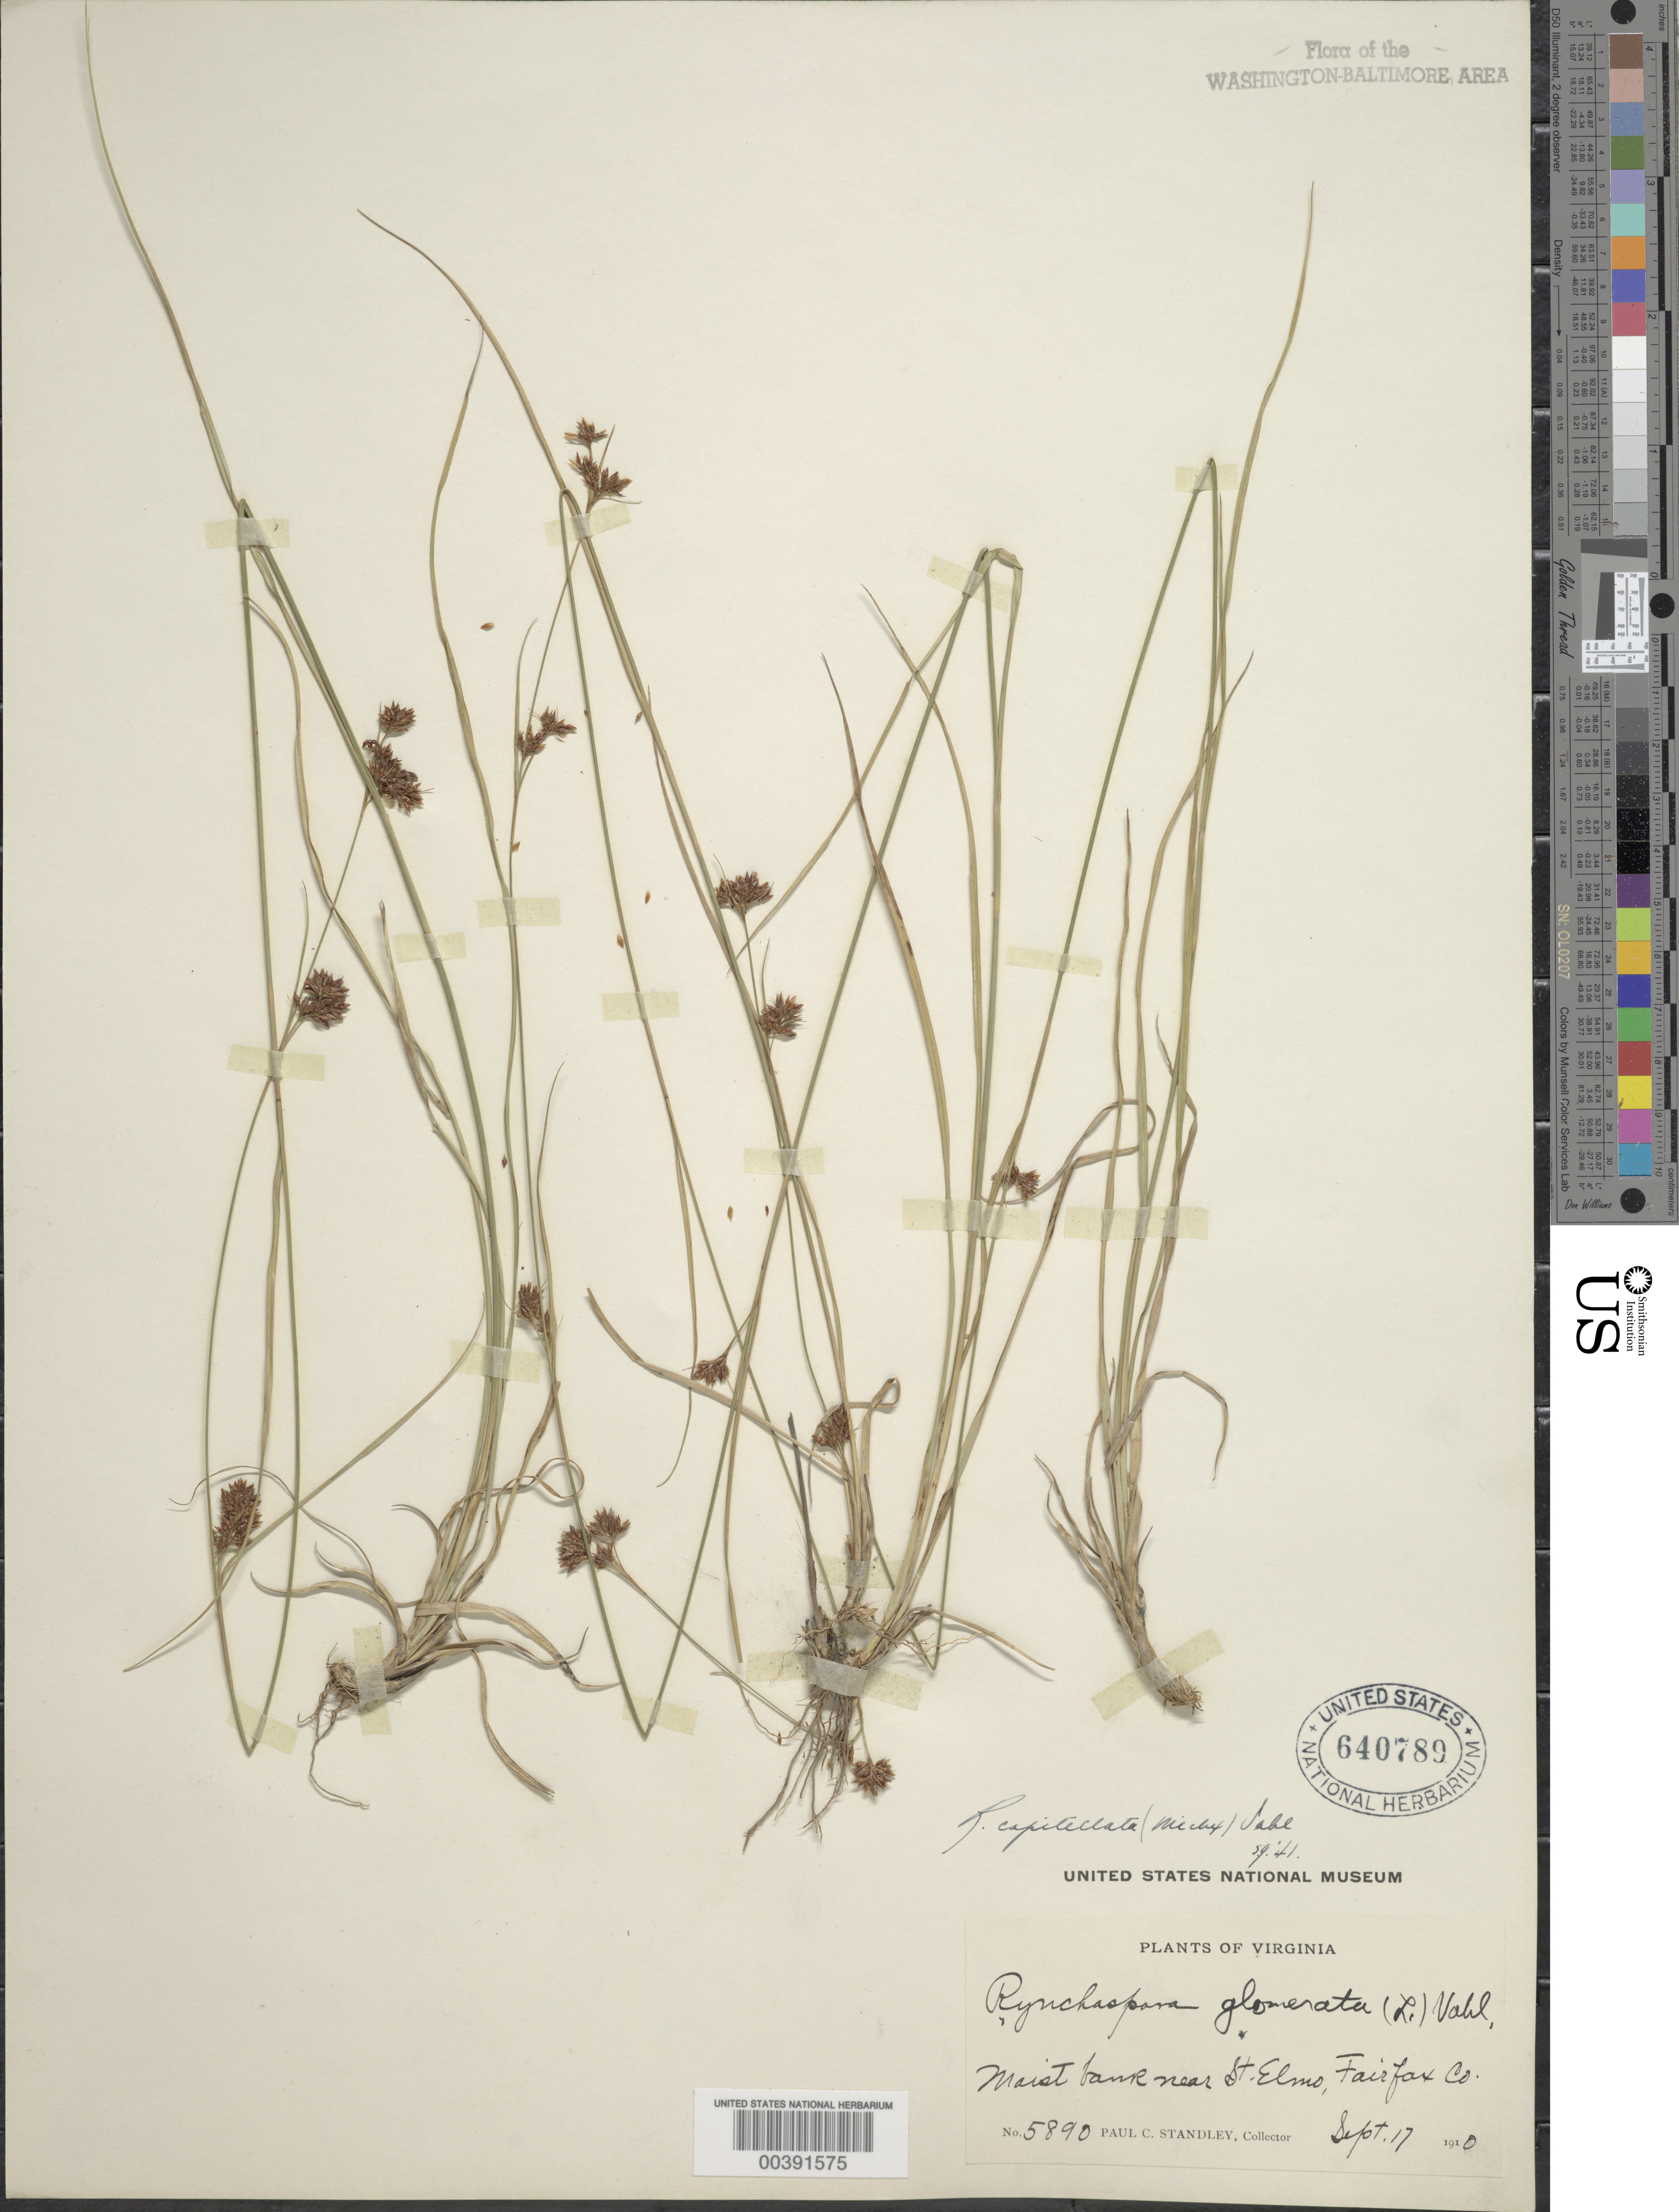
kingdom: Plantae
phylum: Tracheophyta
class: Liliopsida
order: Poales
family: Cyperaceae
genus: Rhynchospora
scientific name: Rhynchospora capitellata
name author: (Michx.) Vahl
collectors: P. C. Standley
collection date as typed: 17 Sep 1910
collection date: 1910-09-17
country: United States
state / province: Virginia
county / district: Fairfax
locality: St. Elmo vicinity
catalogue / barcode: US 640789